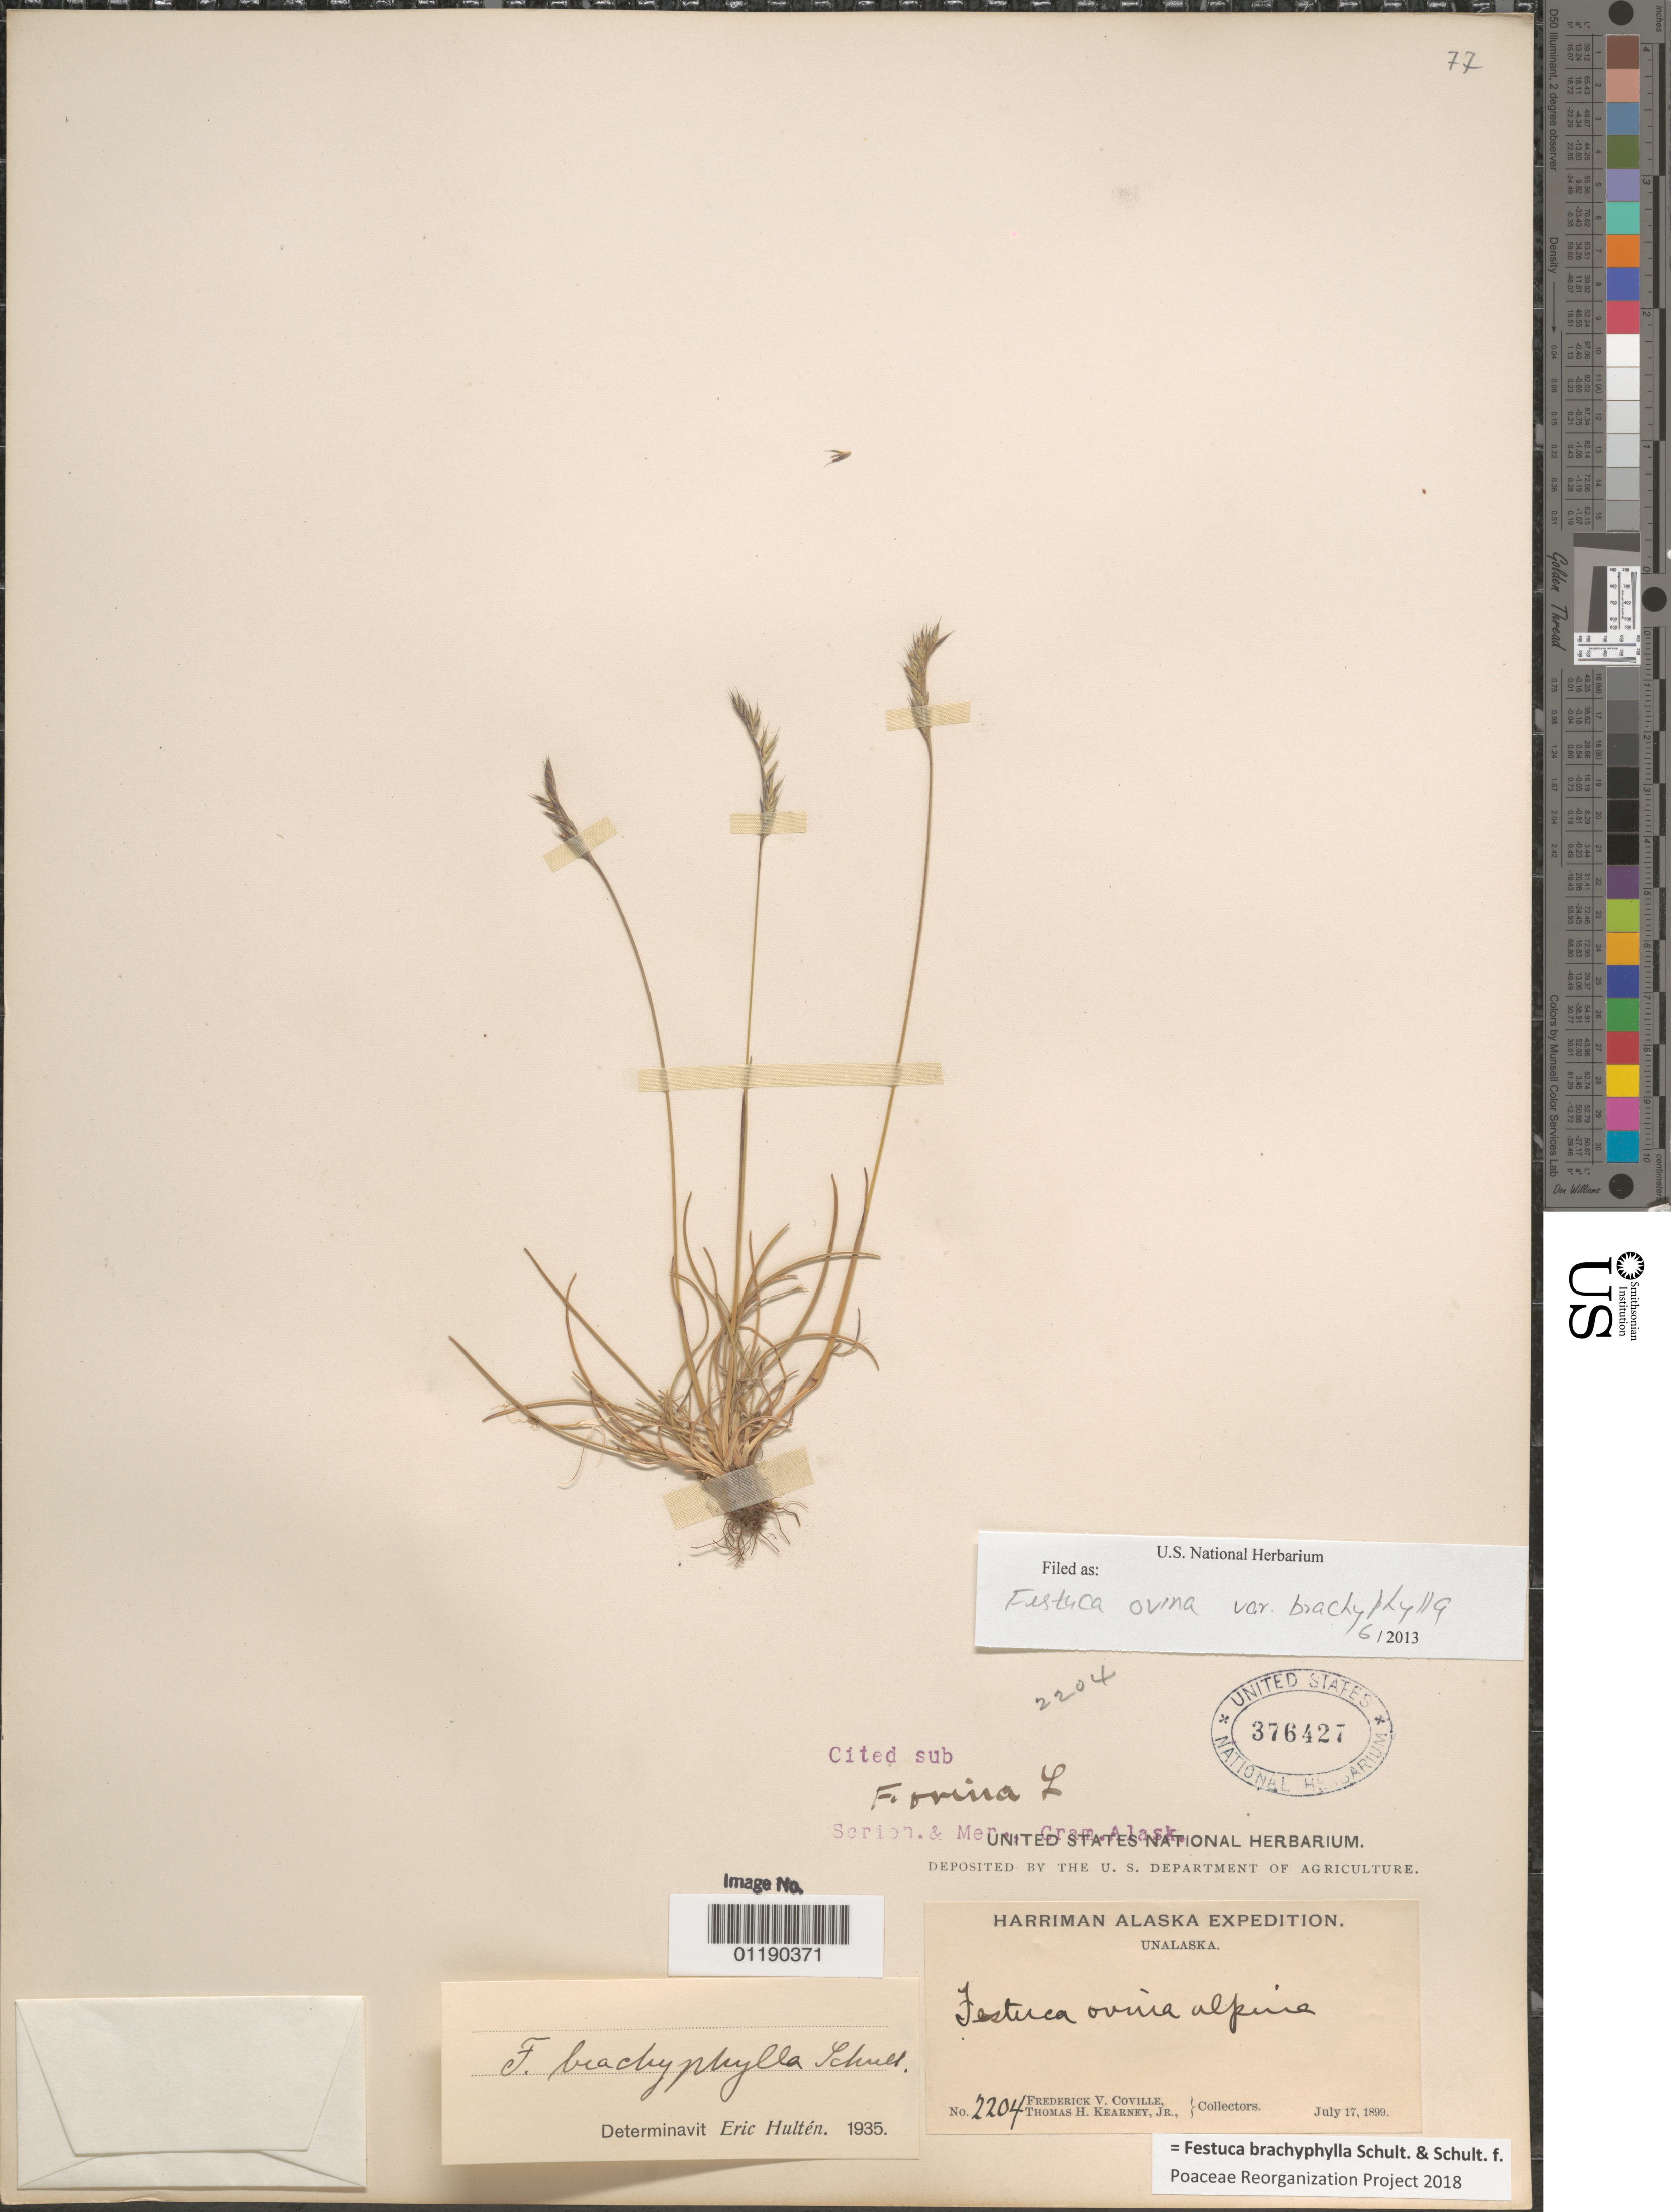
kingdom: Plantae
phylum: Tracheophyta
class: Liliopsida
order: Poales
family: Poaceae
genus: Festuca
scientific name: Festuca brachyphylla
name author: Schult. & Schult. f.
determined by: Poaceae Reorganization Project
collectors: F. V. Coville & F. Funston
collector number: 2204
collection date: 1899-07-17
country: United States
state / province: Alaska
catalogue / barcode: US 376427